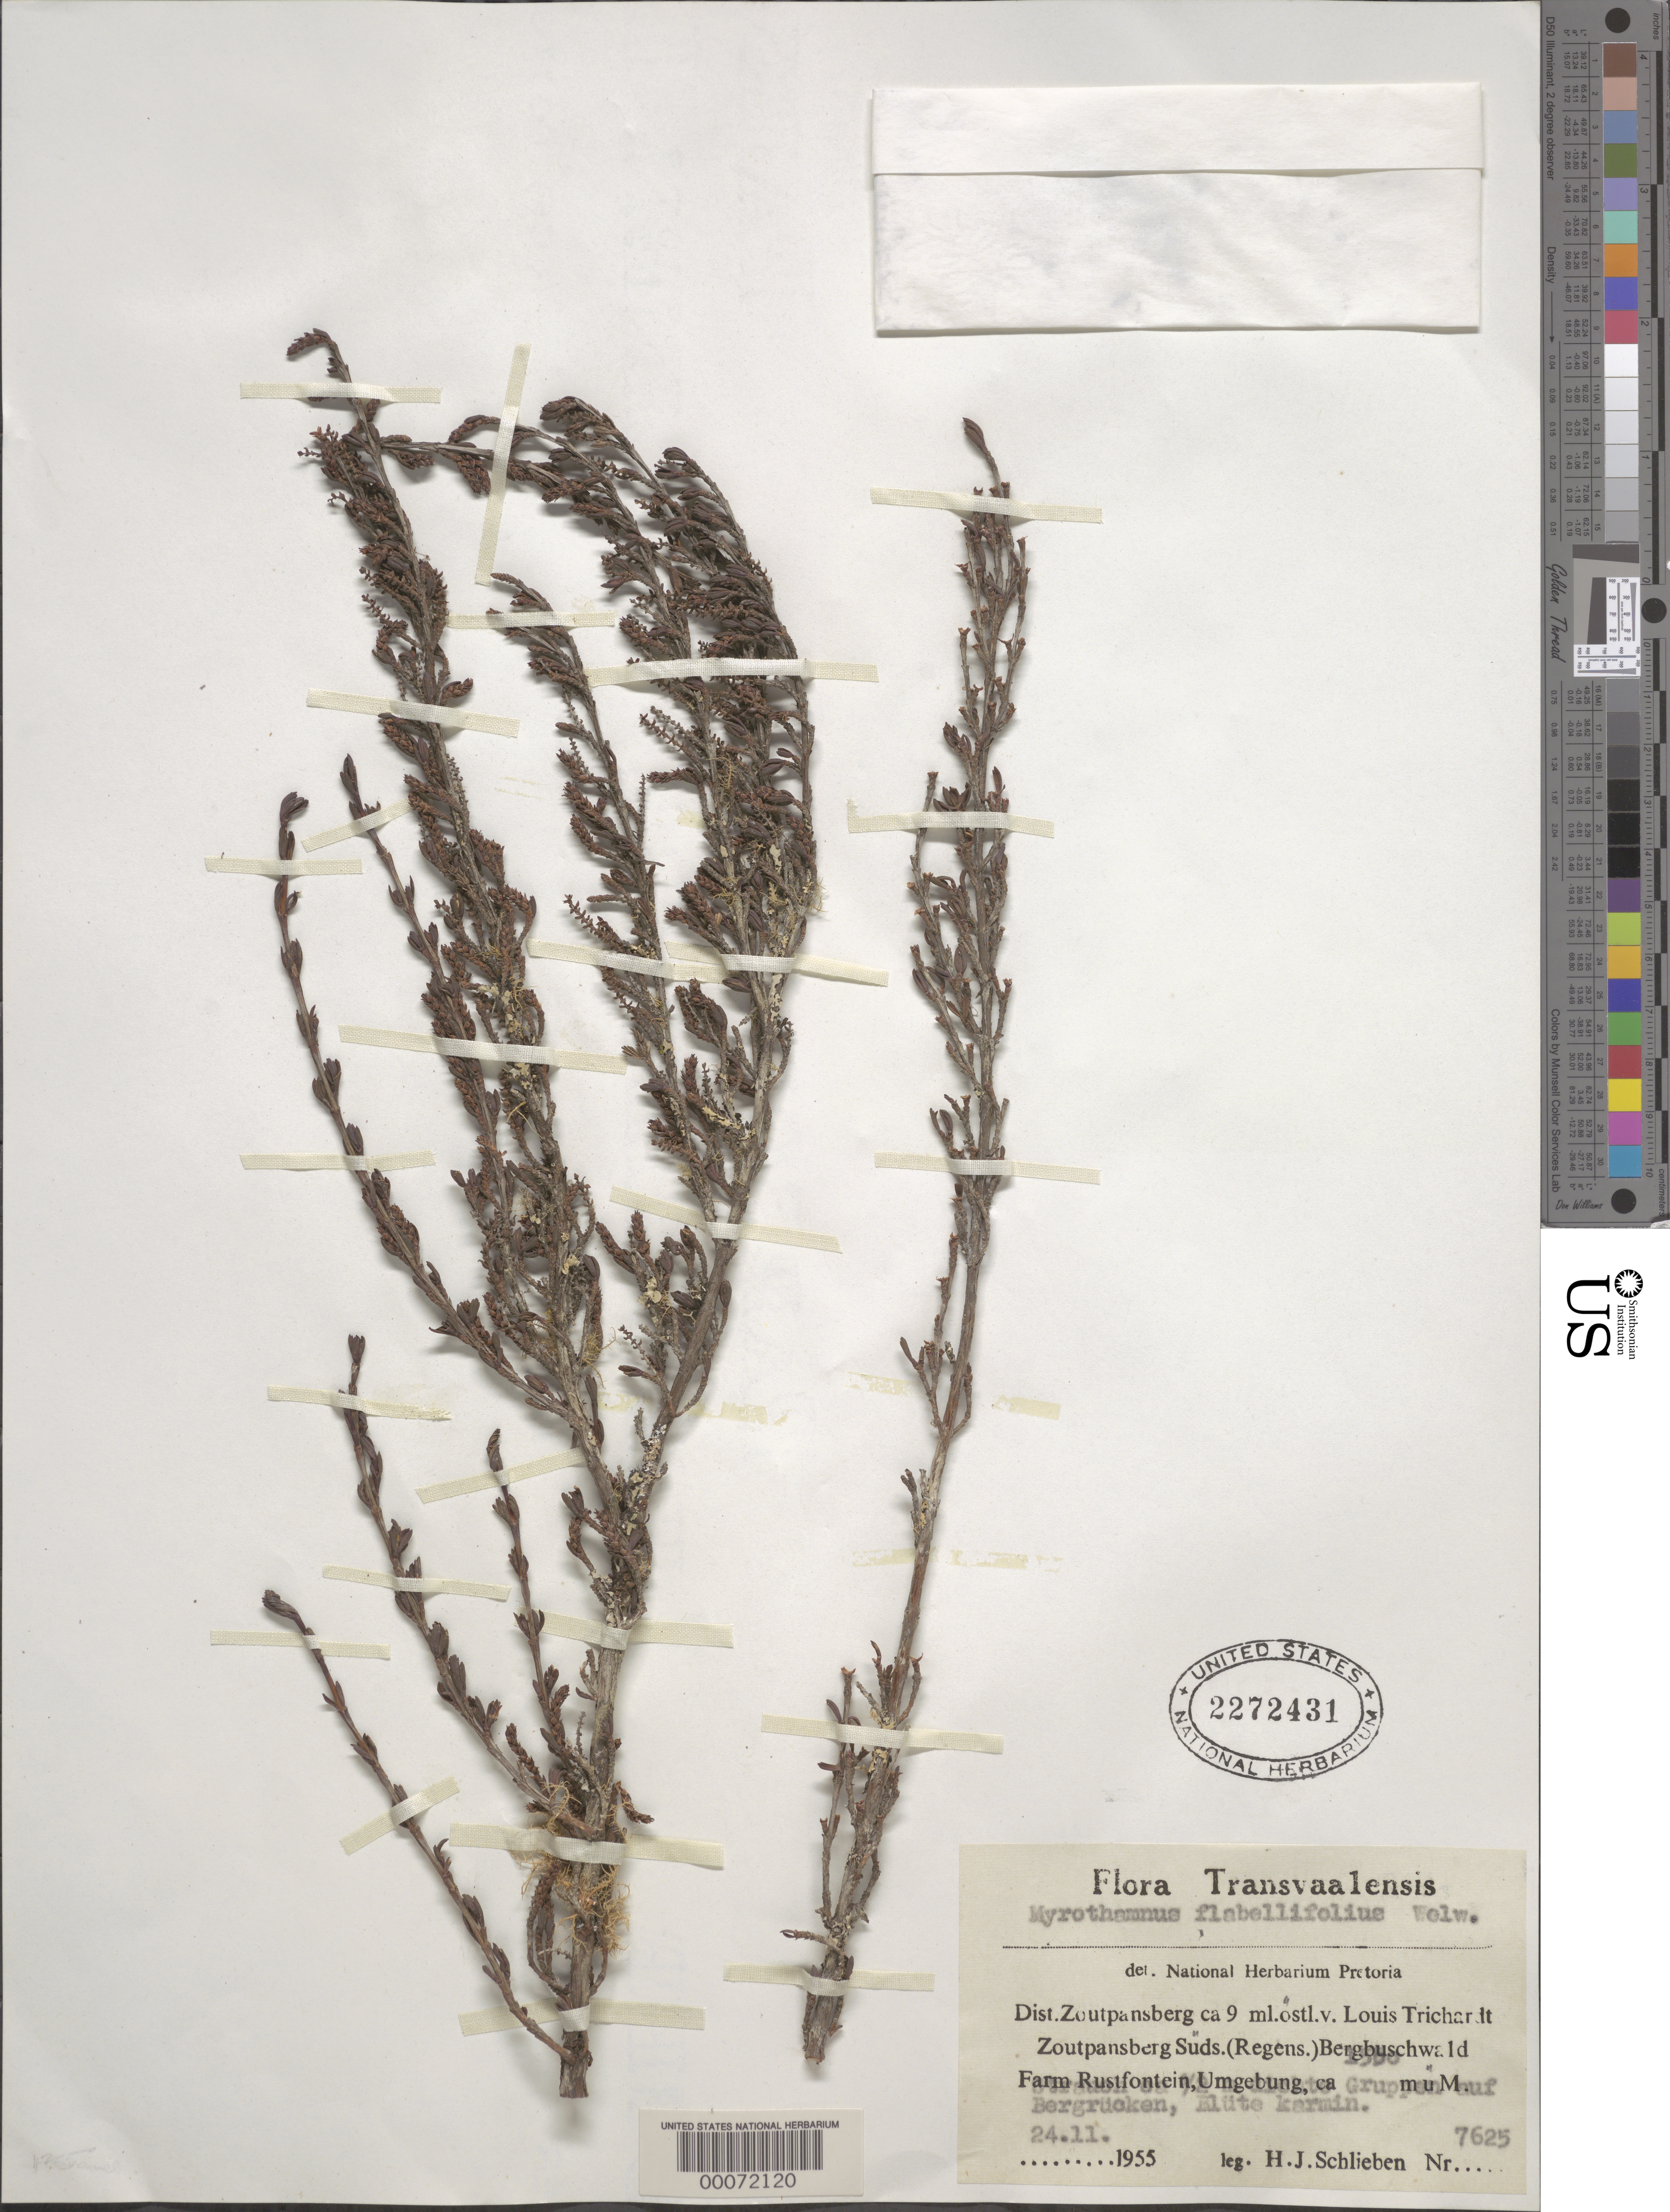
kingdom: Plantae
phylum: Tracheophyta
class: Magnoliopsida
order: Gunnerales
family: Myrothamnaceae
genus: Myrothamnus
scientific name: Myrothamnus flabellifolius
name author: Welw.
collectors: H. J. Schlieben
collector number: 7625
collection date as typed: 24 Nov 1955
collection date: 1955-11-24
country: South Africa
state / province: Limpopo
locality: Ca 9 mi e of louis trichardt, farm rust fontein. Zoutpansberg Dist. Transvaal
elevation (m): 1550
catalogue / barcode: US 2272431